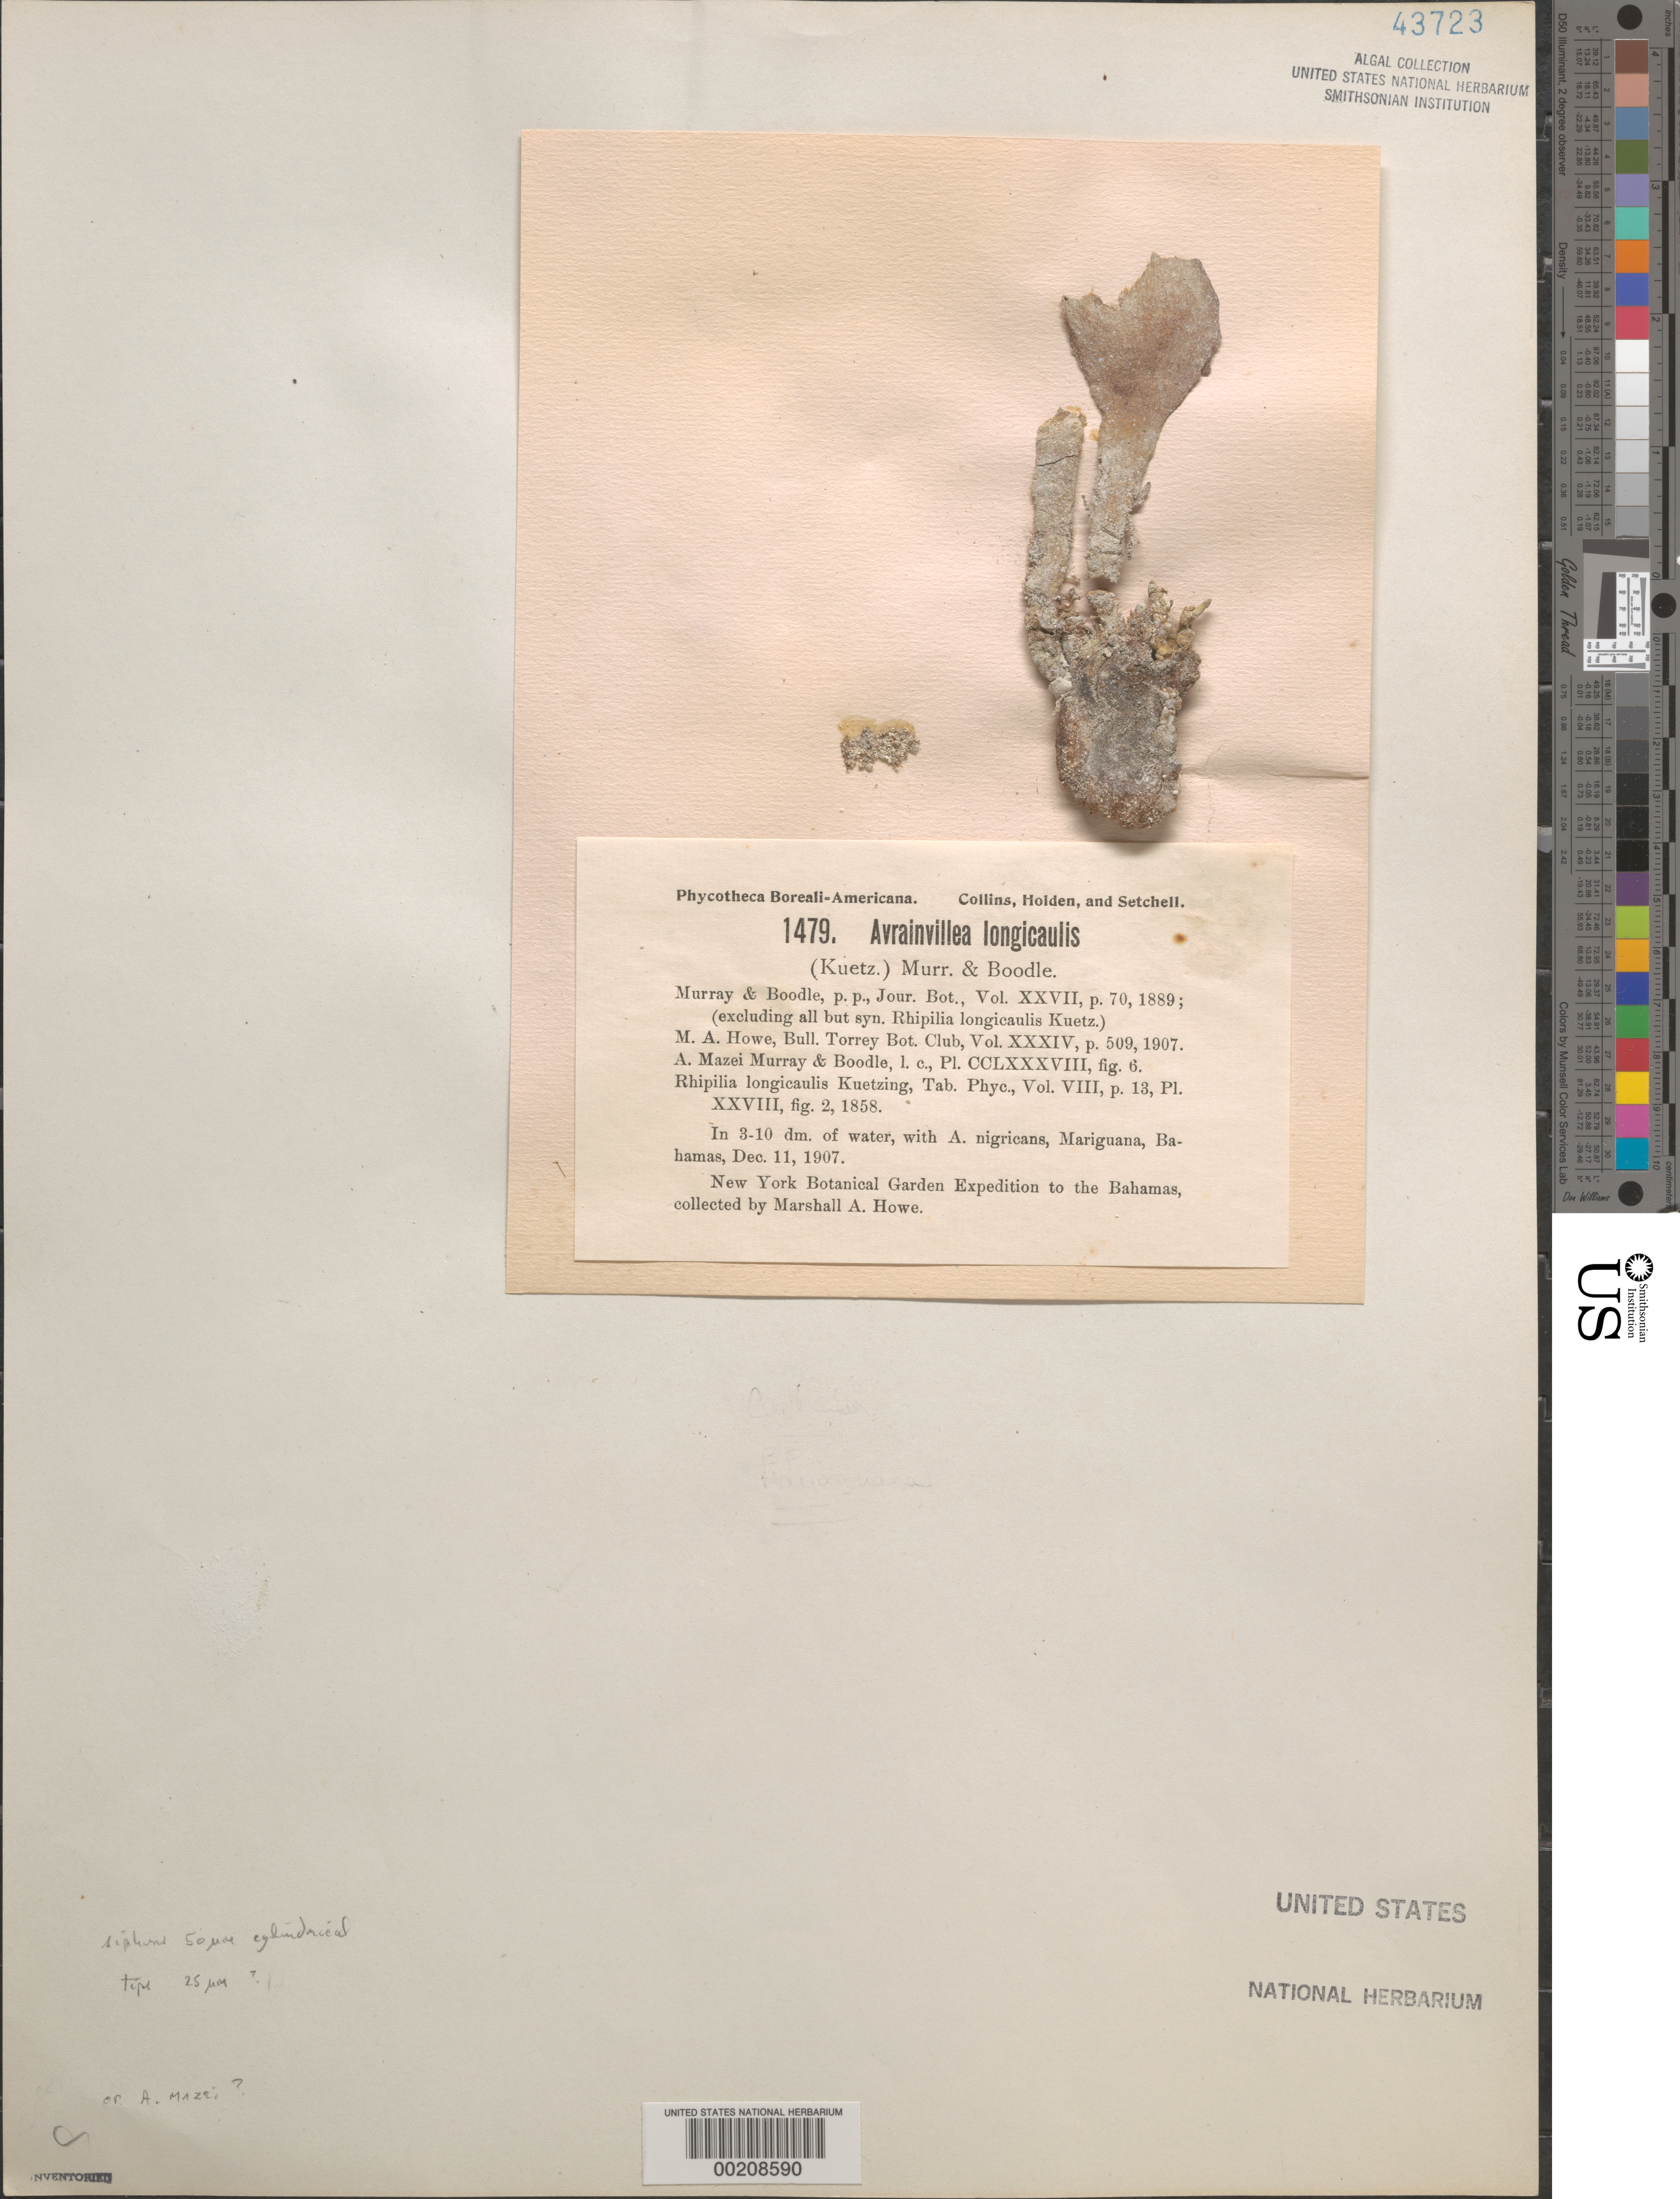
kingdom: Plantae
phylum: Chlorophyta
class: Ulvophyceae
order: Bryopsidales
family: Dichotomosiphonaceae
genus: Avrainvillea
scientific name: Avrainvillea longicaulis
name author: (Kütz.) G. Murray & Boodle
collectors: M. A. Howe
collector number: PB-A 1479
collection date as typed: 11 Dec 1907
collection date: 1907-12-11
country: Bahamas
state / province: Mayaguana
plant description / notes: Collins, Holden & Setchell, Phycotheca Boreali-Americana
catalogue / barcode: US 43723